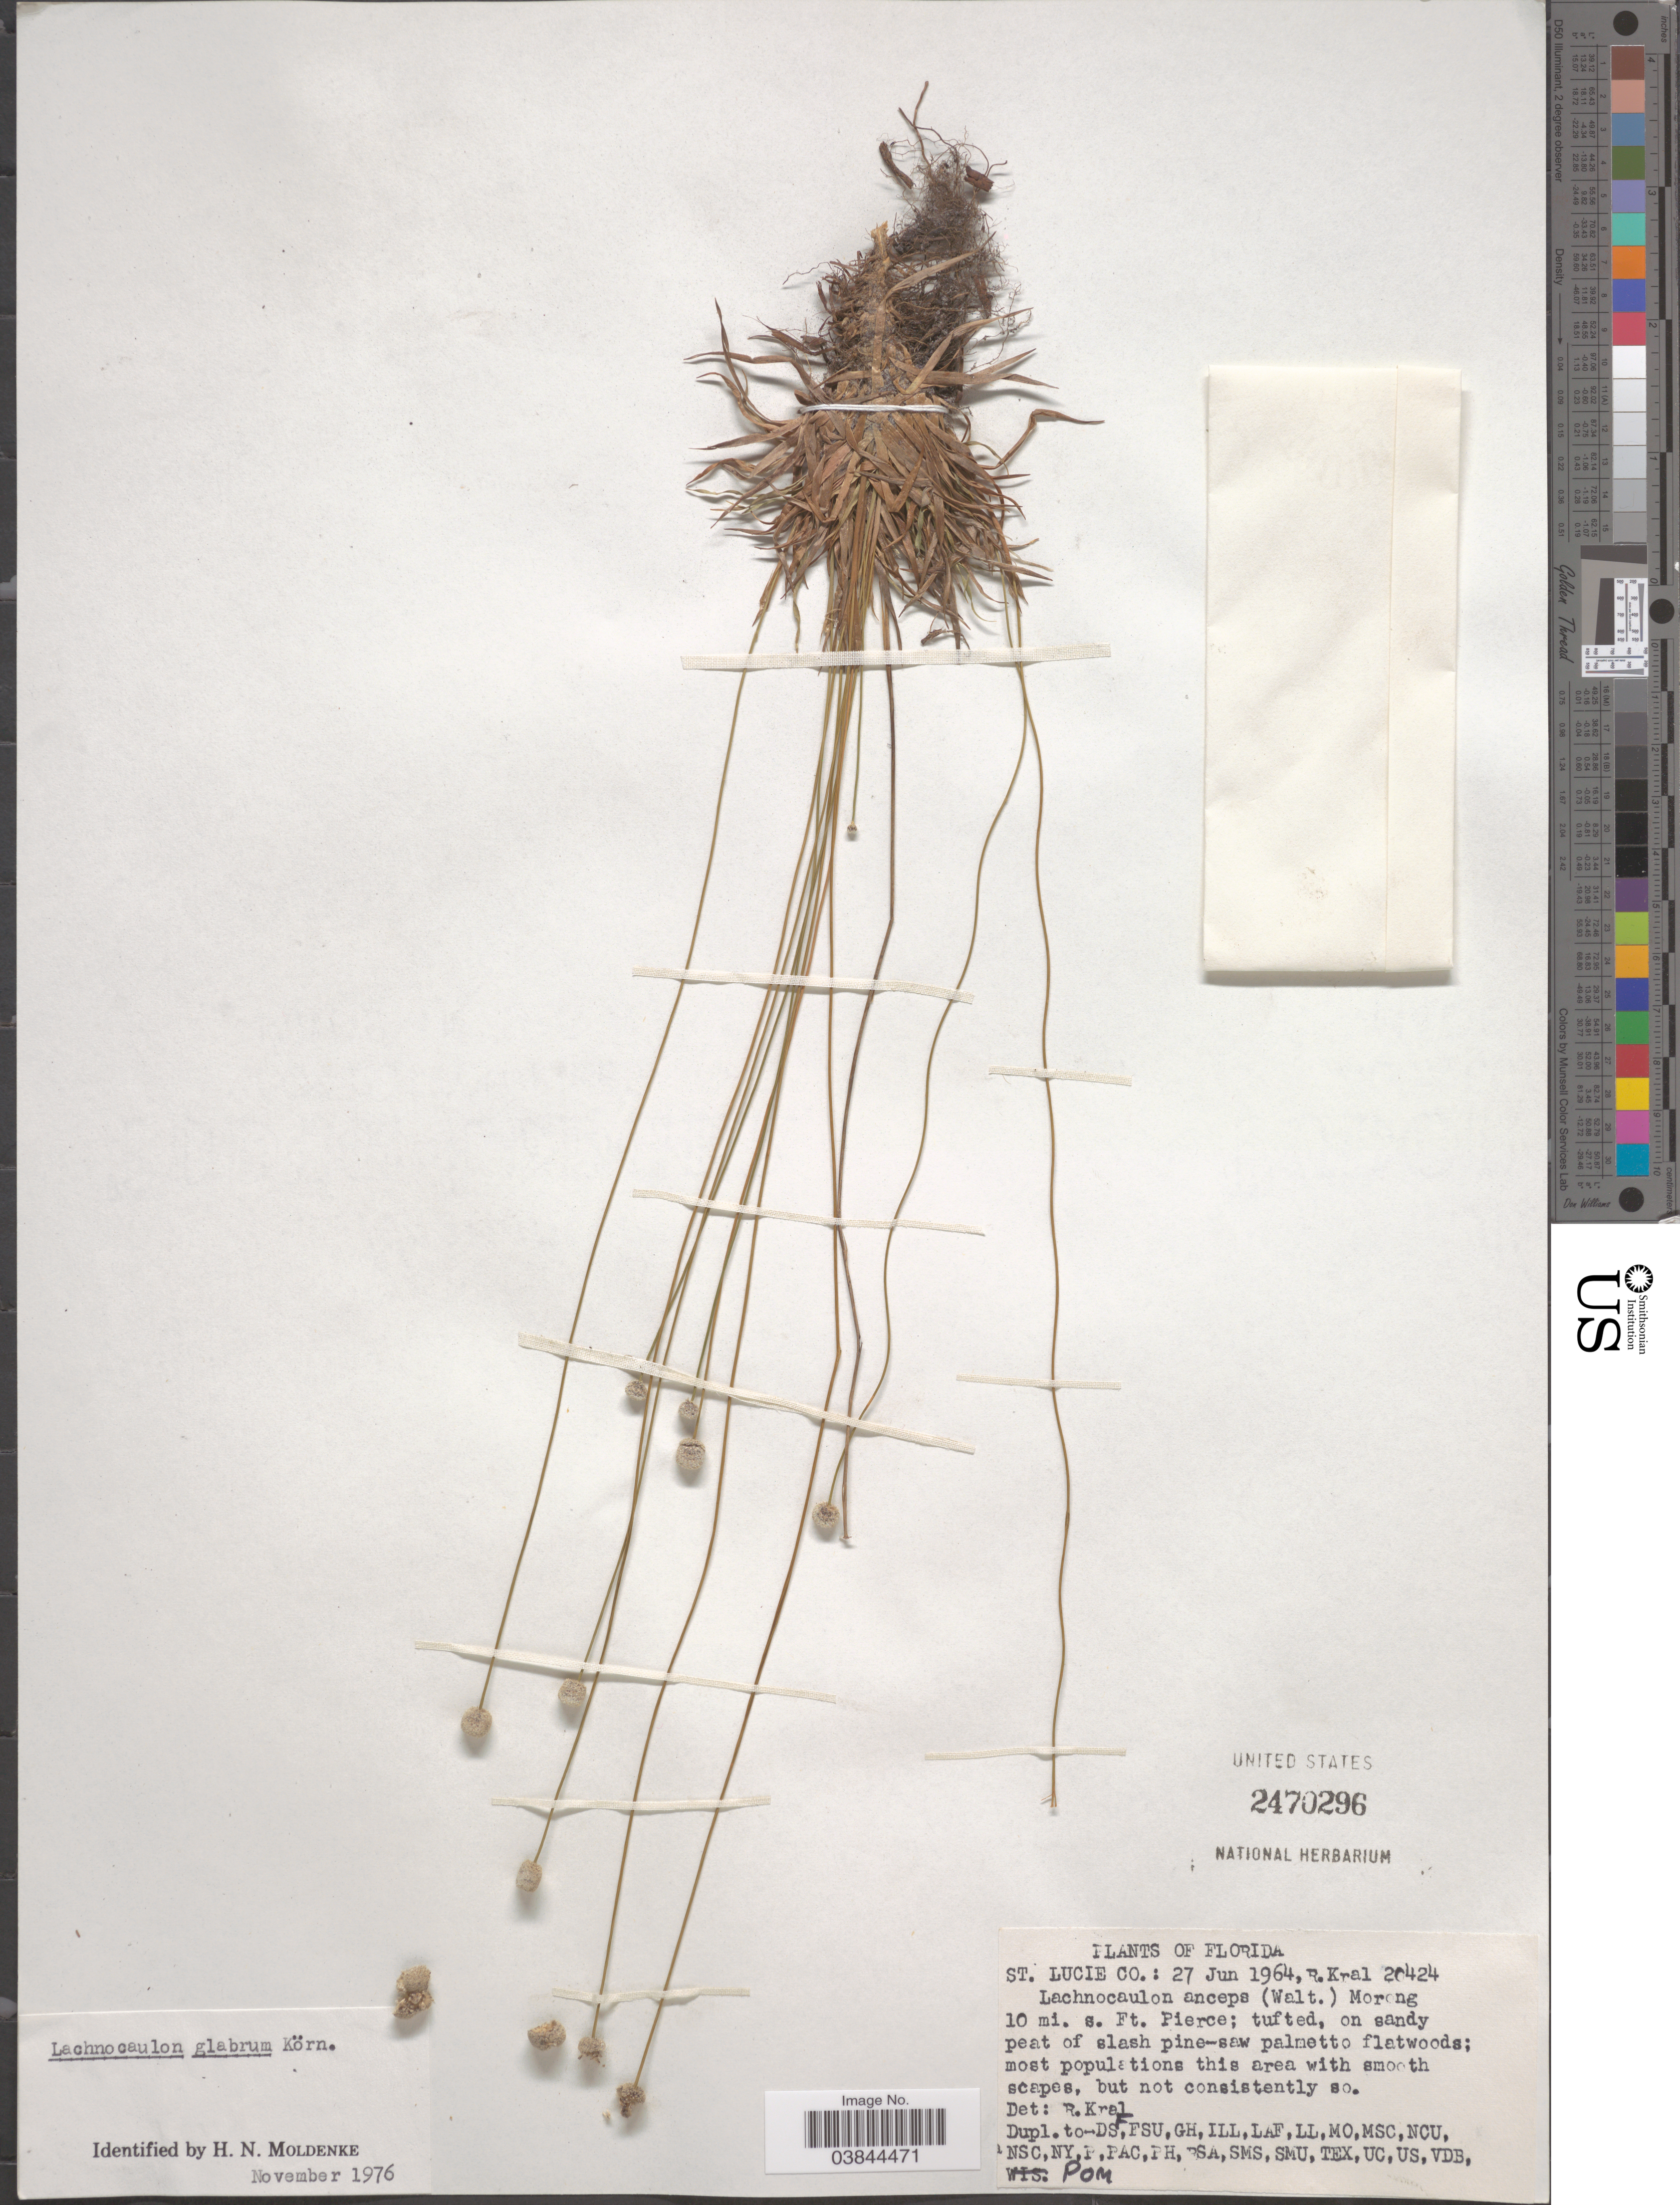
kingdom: Plantae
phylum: Tracheophyta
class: Liliopsida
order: Poales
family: Eriocaulaceae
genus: Lachnocaulon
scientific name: Lachnocaulon glabrum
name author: Körn.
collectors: R. Kral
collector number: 20424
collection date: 1964-06-27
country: United States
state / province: Florida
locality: St. Lucie Co.: 10 mi. s. Ft. Pierce.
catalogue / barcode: US 2470296